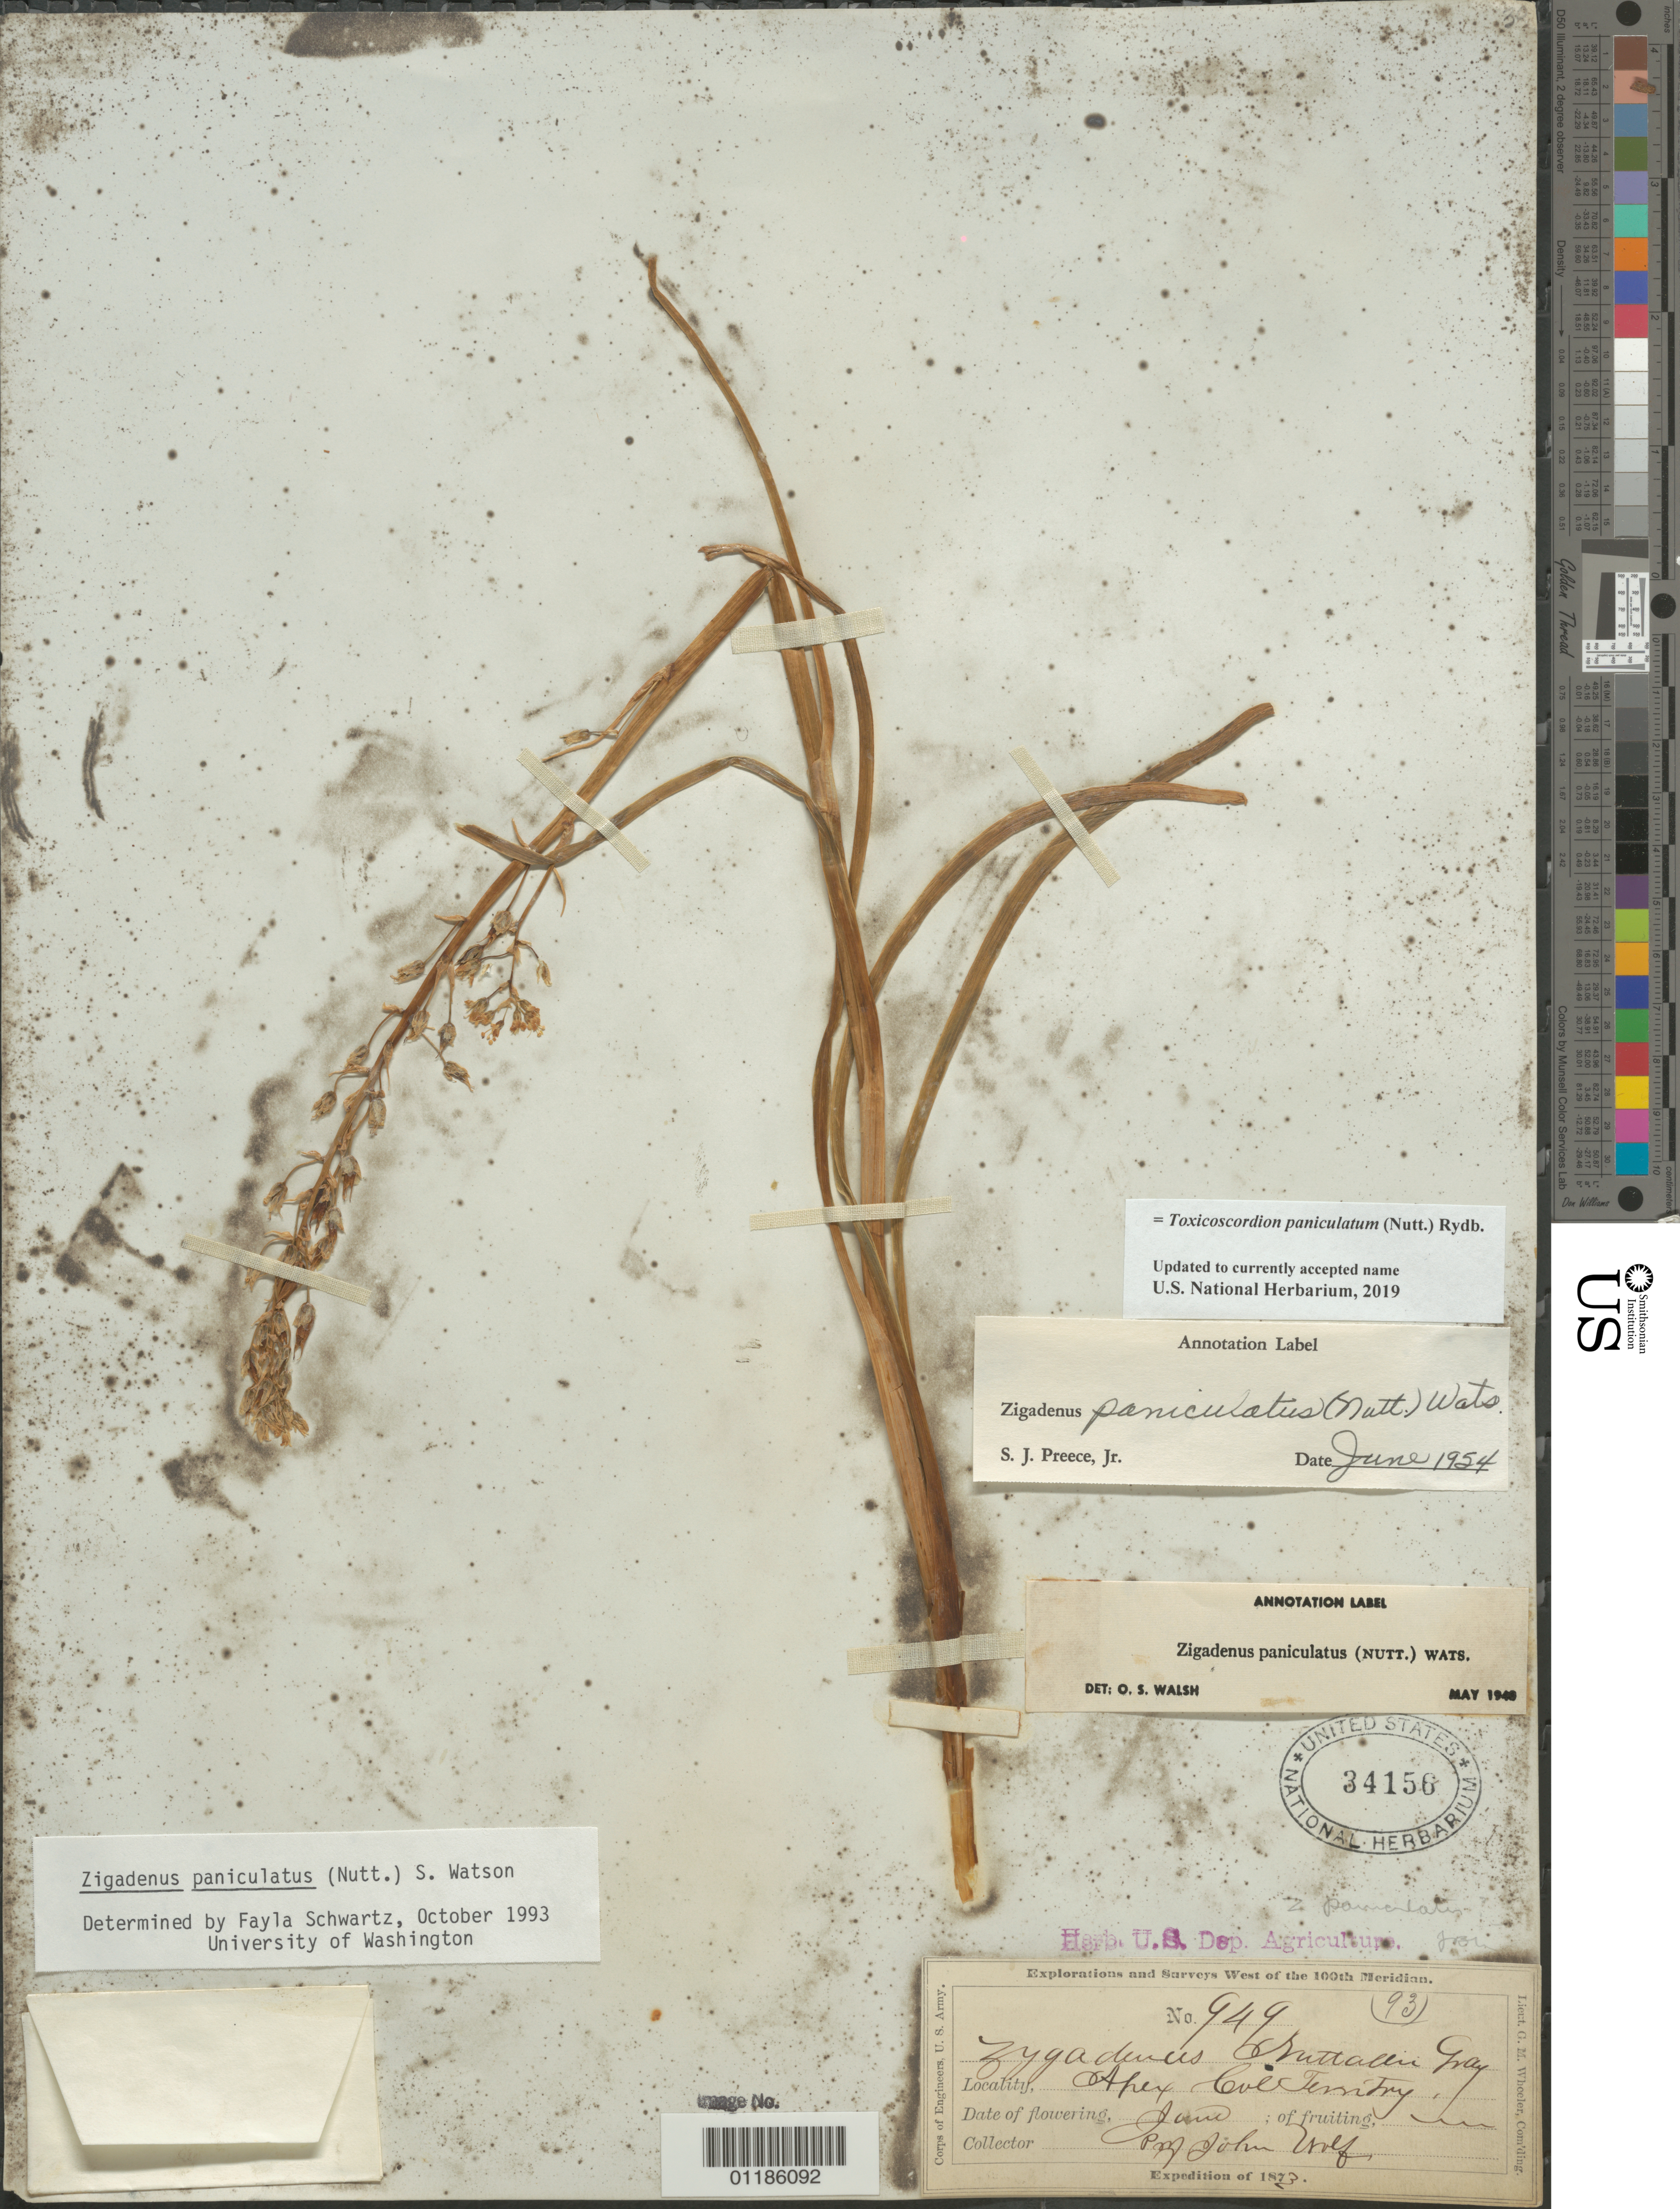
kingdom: Plantae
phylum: Tracheophyta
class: Liliopsida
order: Liliales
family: Melanthiaceae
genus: Toxicoscordion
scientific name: Toxicoscordion paniculatum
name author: (Nutt.) Rydb.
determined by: Strong, Mark T., (BOT), Smithsonian Institution - National Museum of Natural History (UNITED STATES)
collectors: J. Wolf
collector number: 949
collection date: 1873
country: United States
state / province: Colorado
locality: Apex, Col. Ter.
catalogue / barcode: US 34156